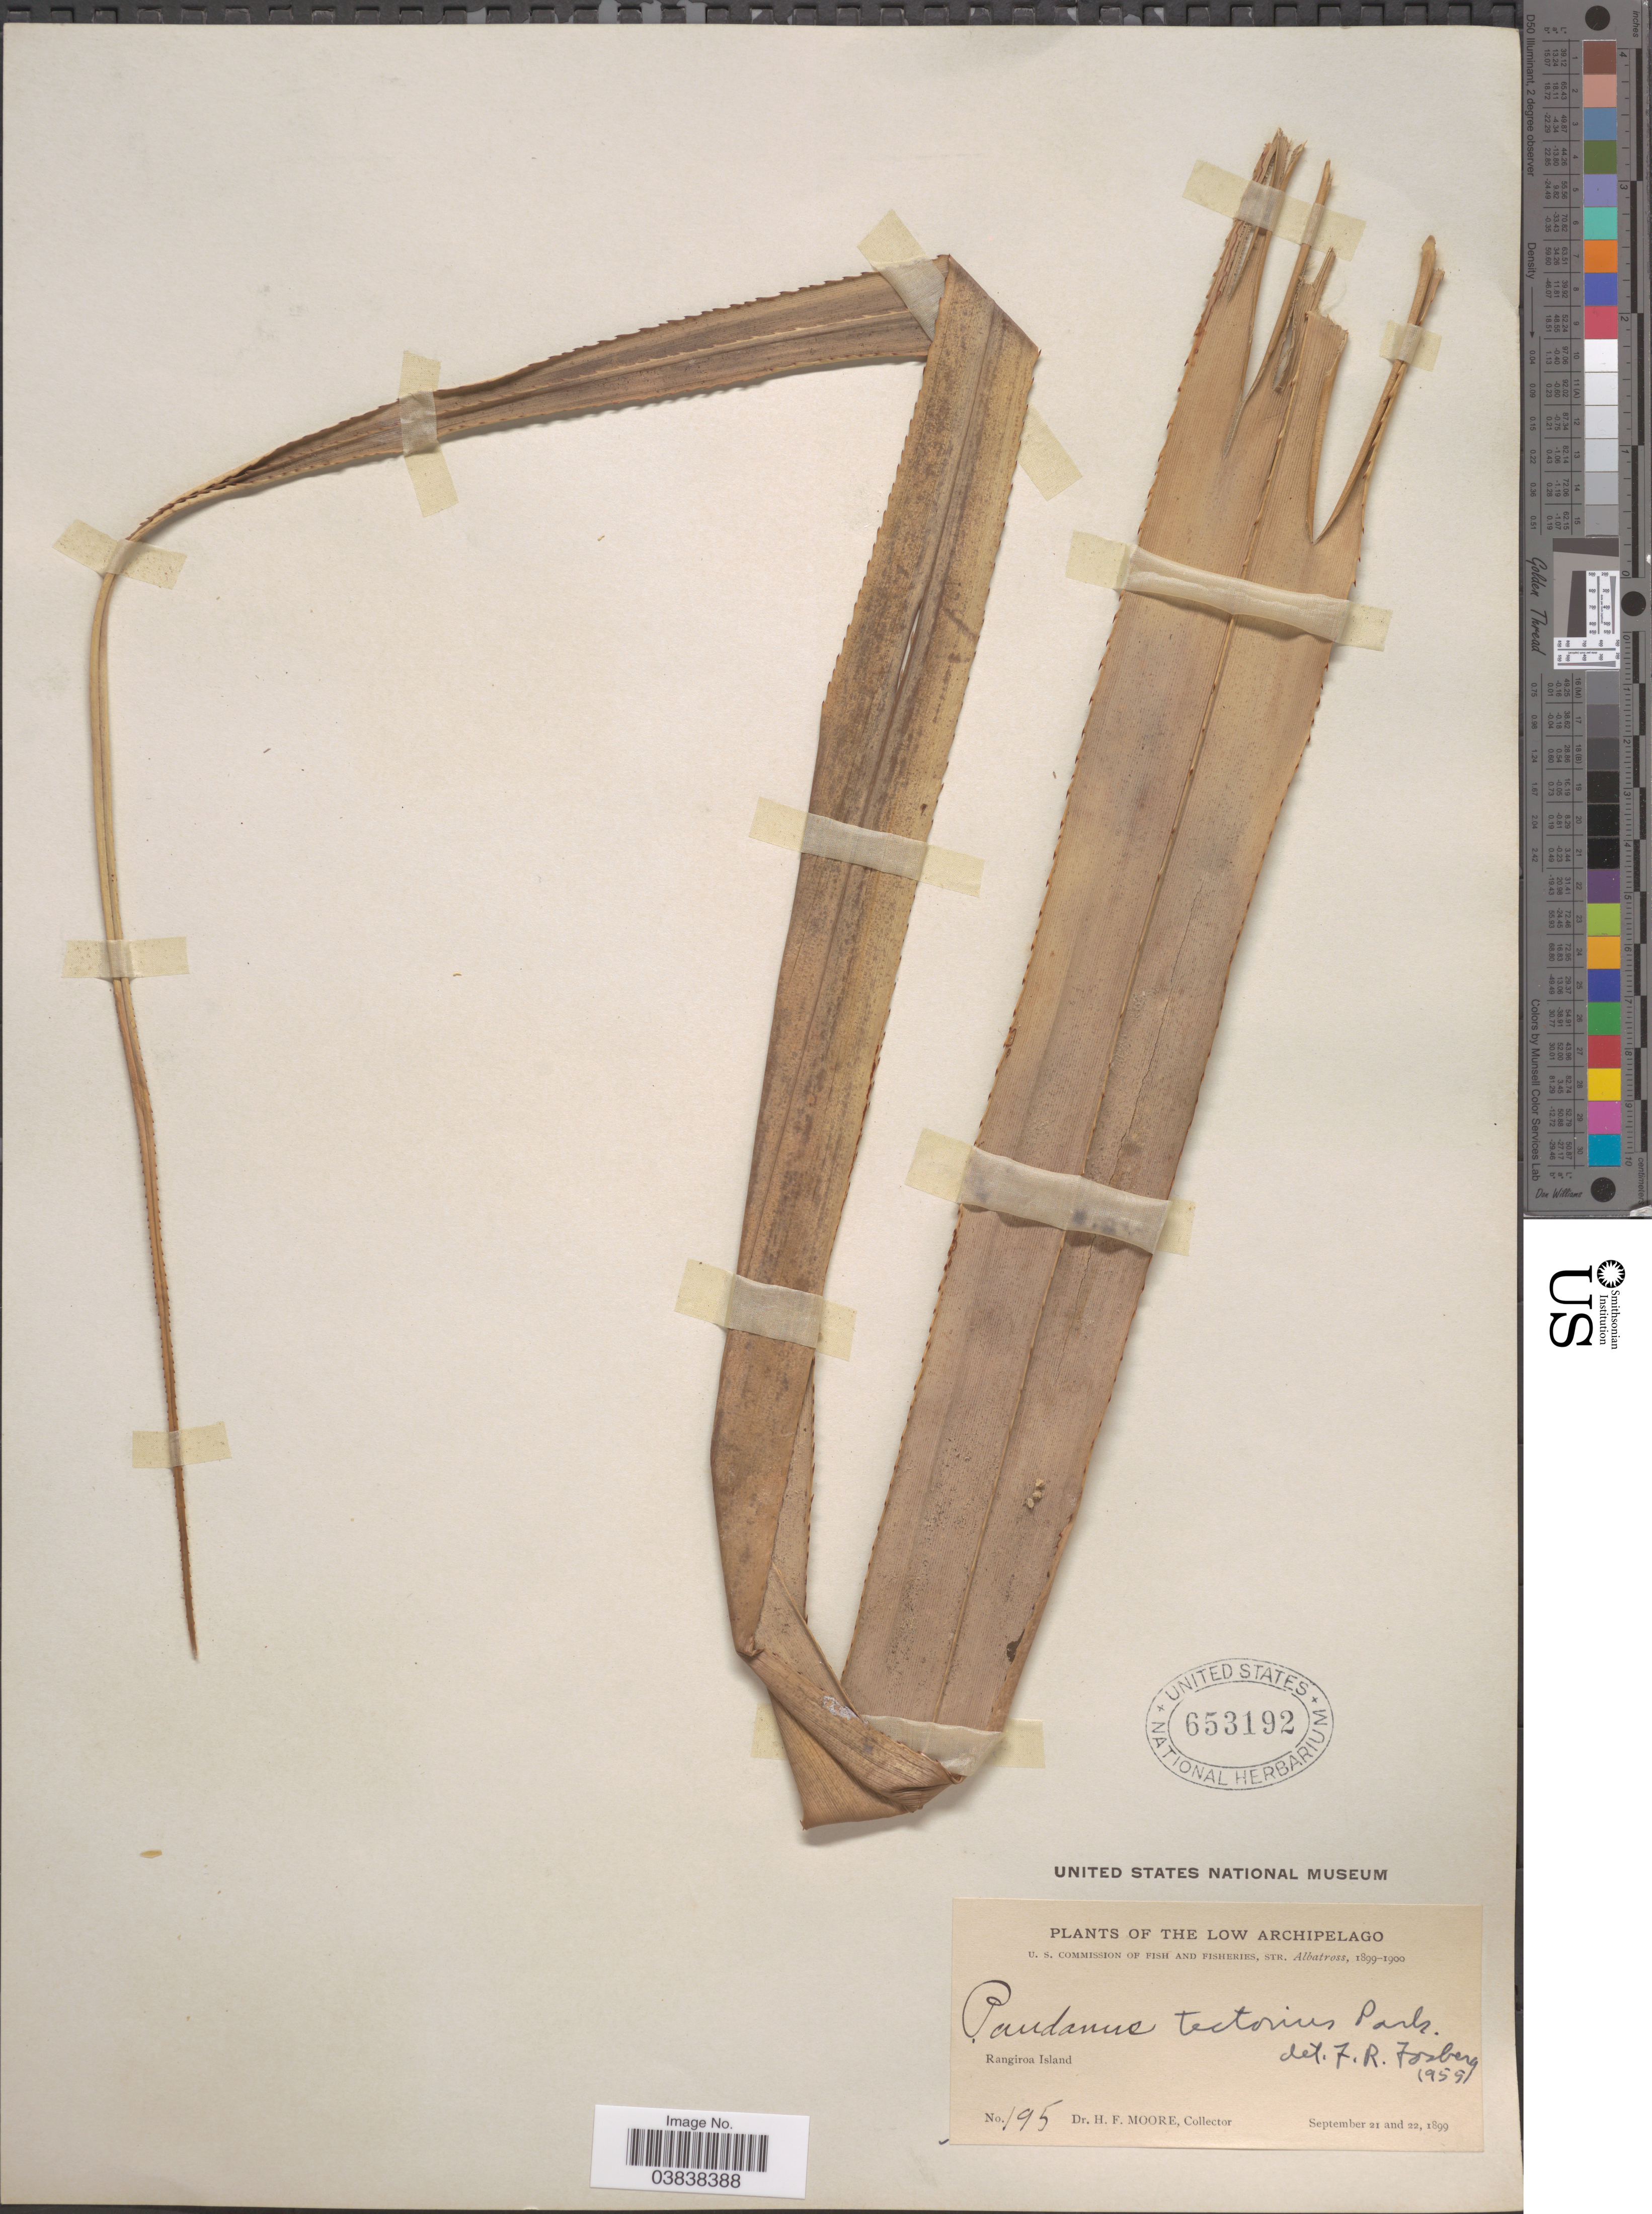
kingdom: Plantae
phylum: Tracheophyta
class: Liliopsida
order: Pandanales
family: Pandanaceae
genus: Pandanus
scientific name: Pandanus tectorius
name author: Parkinson ex DuRoi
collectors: H. F. Moore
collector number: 195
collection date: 1899-09-21/1899-09-22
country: French Polynesia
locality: Low Archipelago. Rangiroa Island.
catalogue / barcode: US 653192